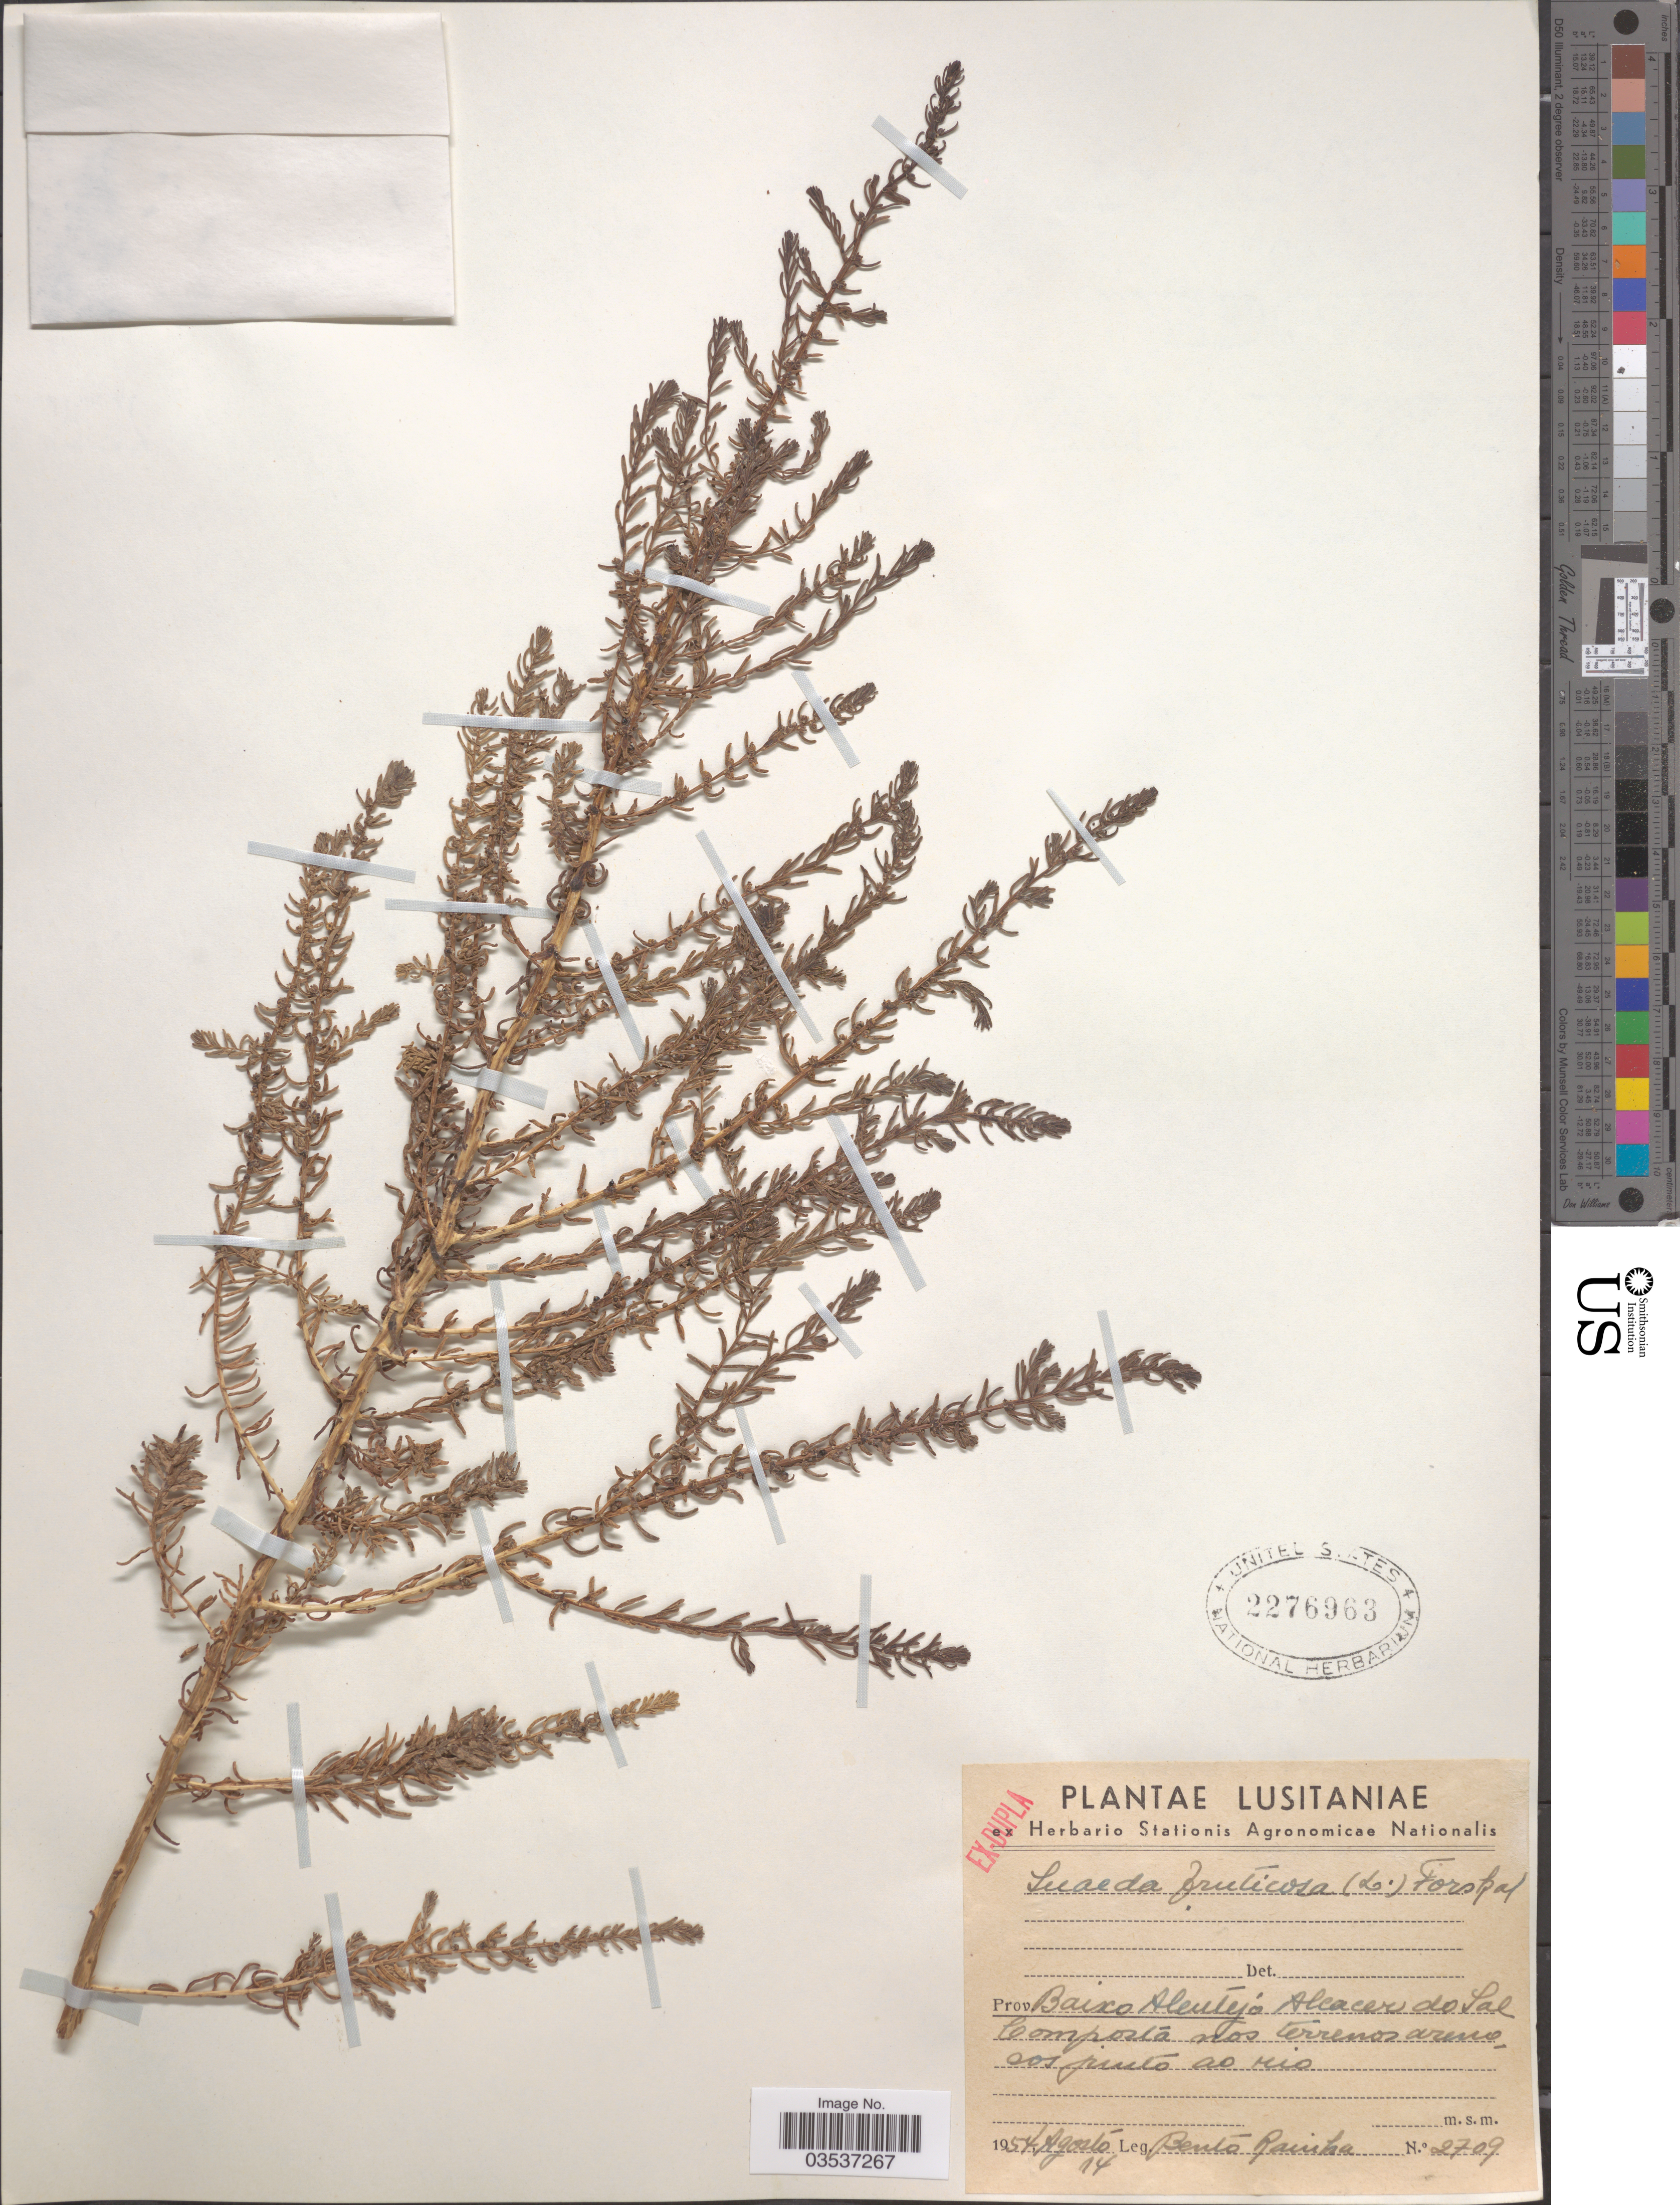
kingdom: Plantae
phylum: Tracheophyta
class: Magnoliopsida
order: Caryophyllales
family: Amaranthaceae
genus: Suaeda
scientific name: Suaeda fruticosa auct. non Forssk.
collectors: B. Rainha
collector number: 2709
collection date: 1954-08-14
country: Portugal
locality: Lusitaniae. Prov. Baixo Alentejo Alcacer do Sal Composta.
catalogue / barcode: US 2276963